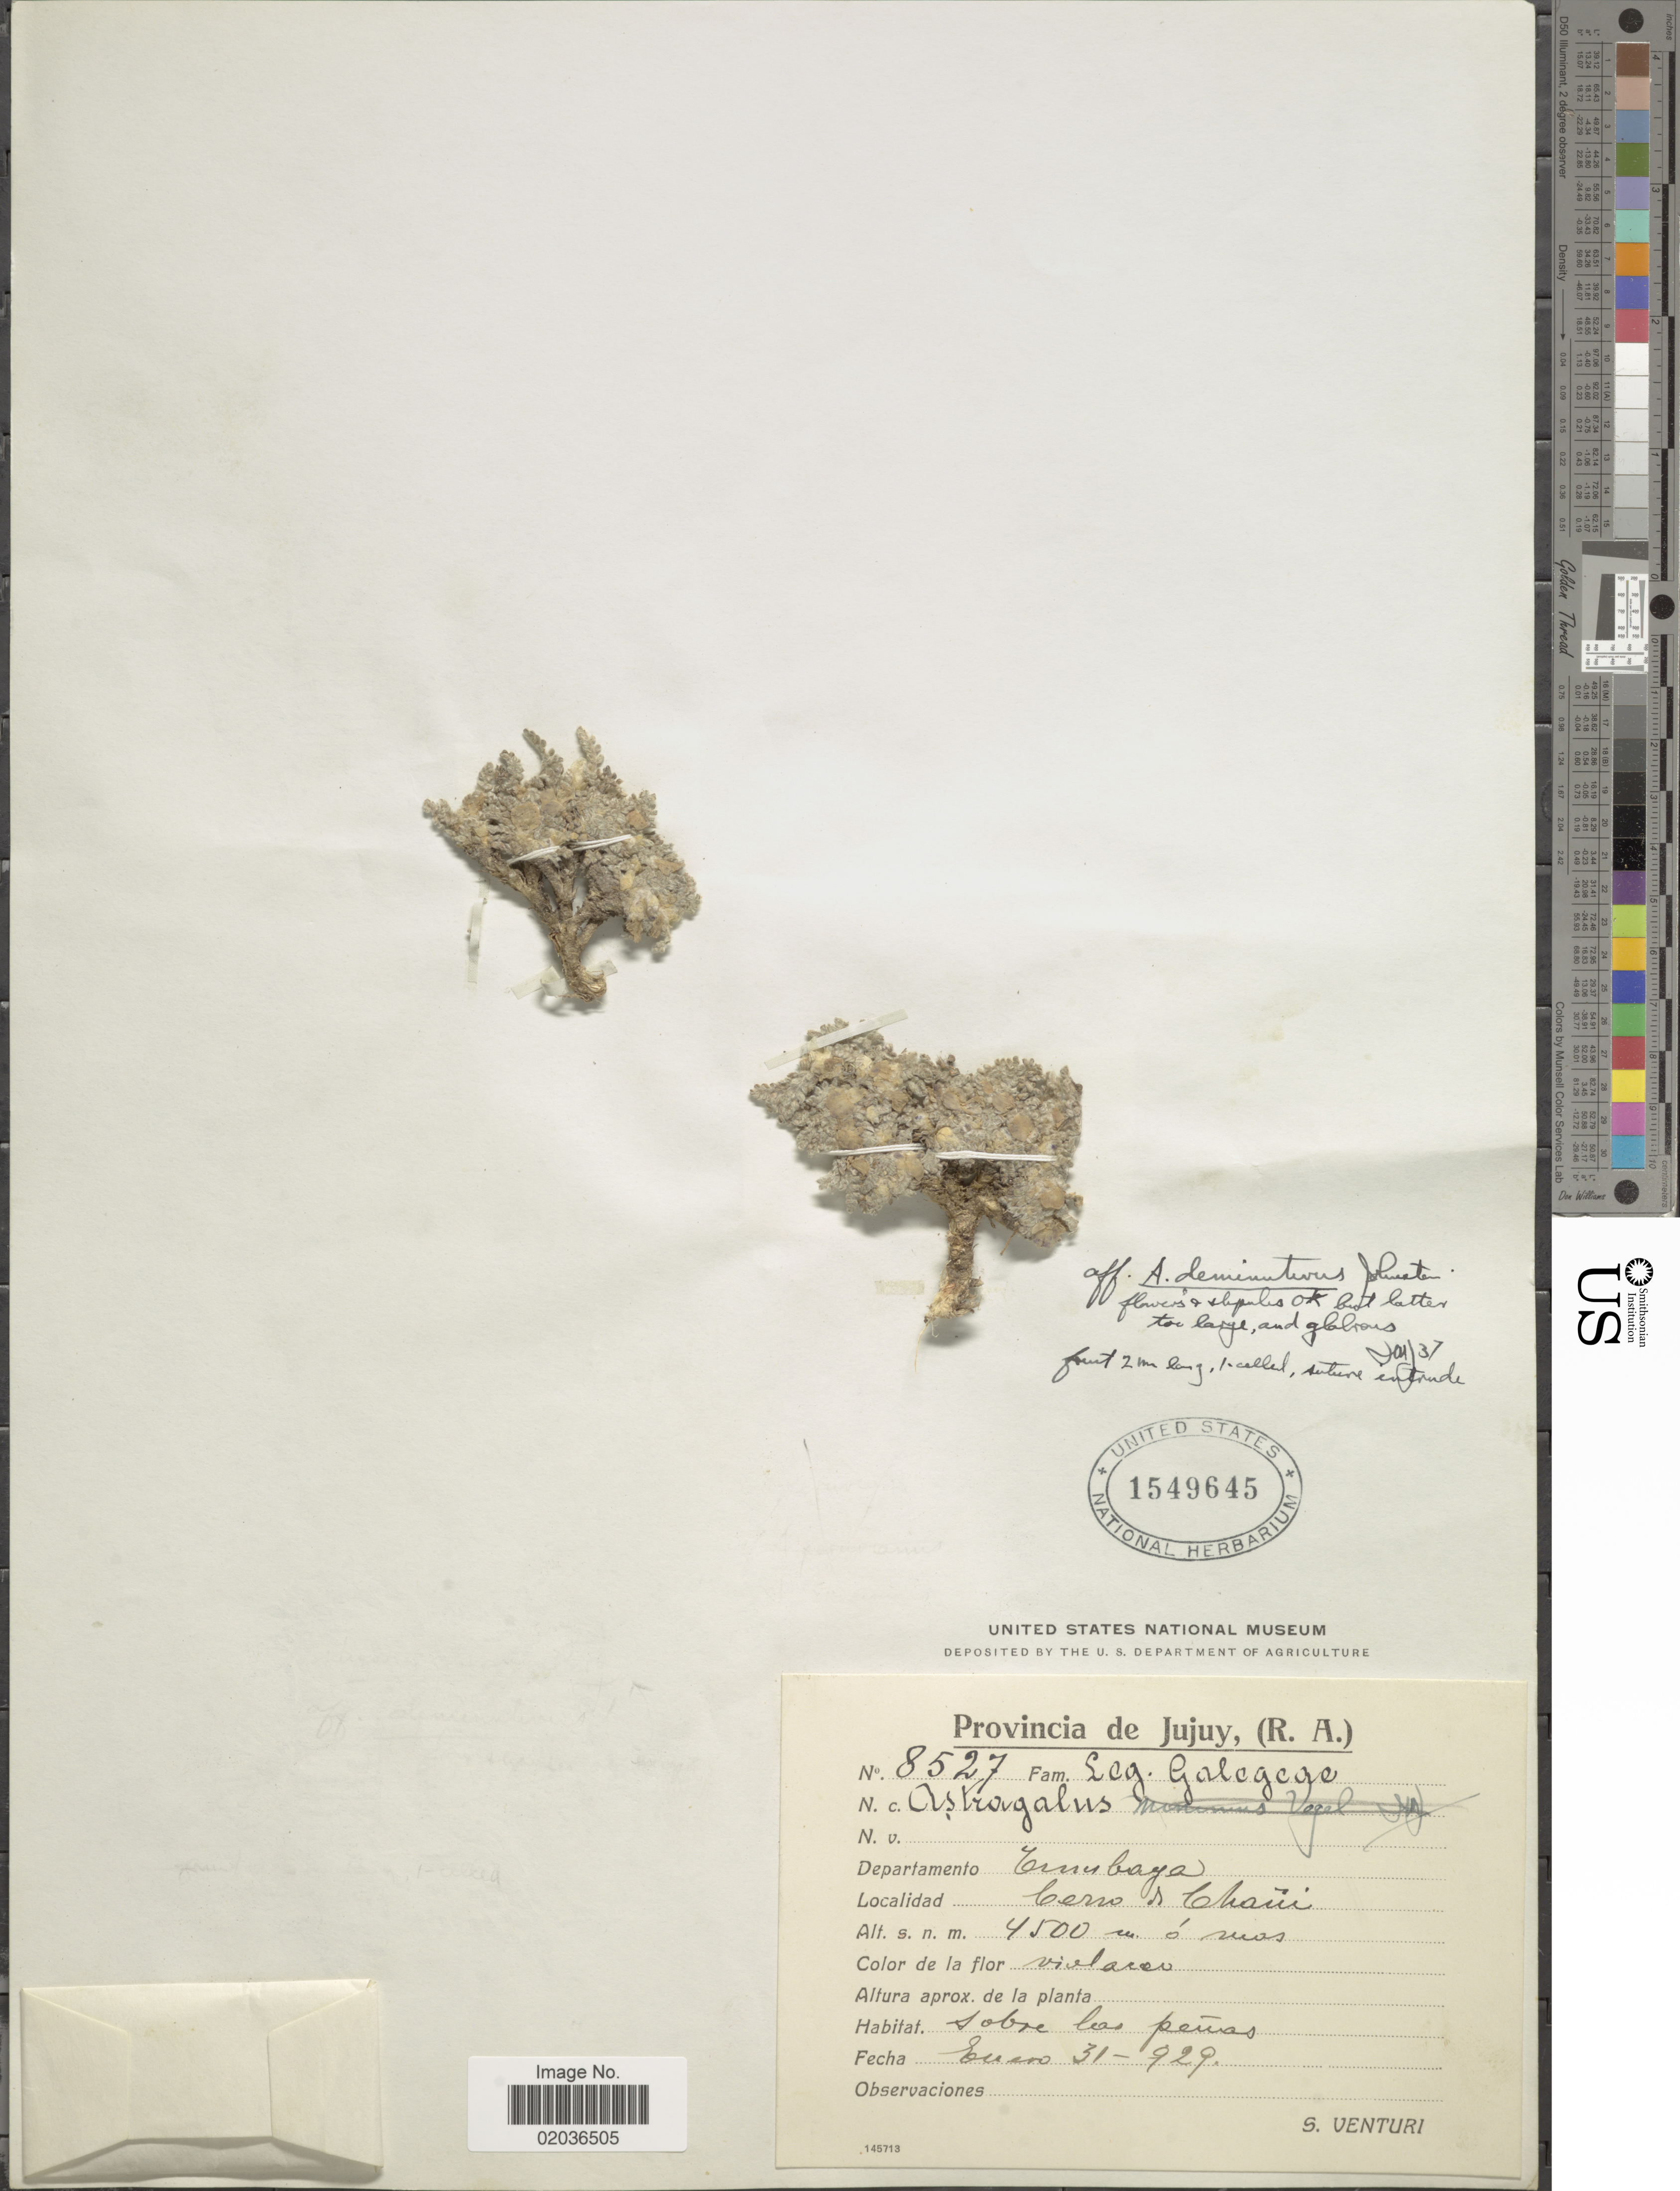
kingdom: Plantae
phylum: Tracheophyta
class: Magnoliopsida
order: Fabales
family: Fabaceae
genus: Astragalus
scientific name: Astragalus deminutivus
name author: I.M. Johnst.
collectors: S. Venturi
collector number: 8527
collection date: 1929-01-31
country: Argentina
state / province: Jujuy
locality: Provincia de Jujuy, (R.A.). Departamento Tumbaya. Cerro de Chani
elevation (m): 4500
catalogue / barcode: US 1549645